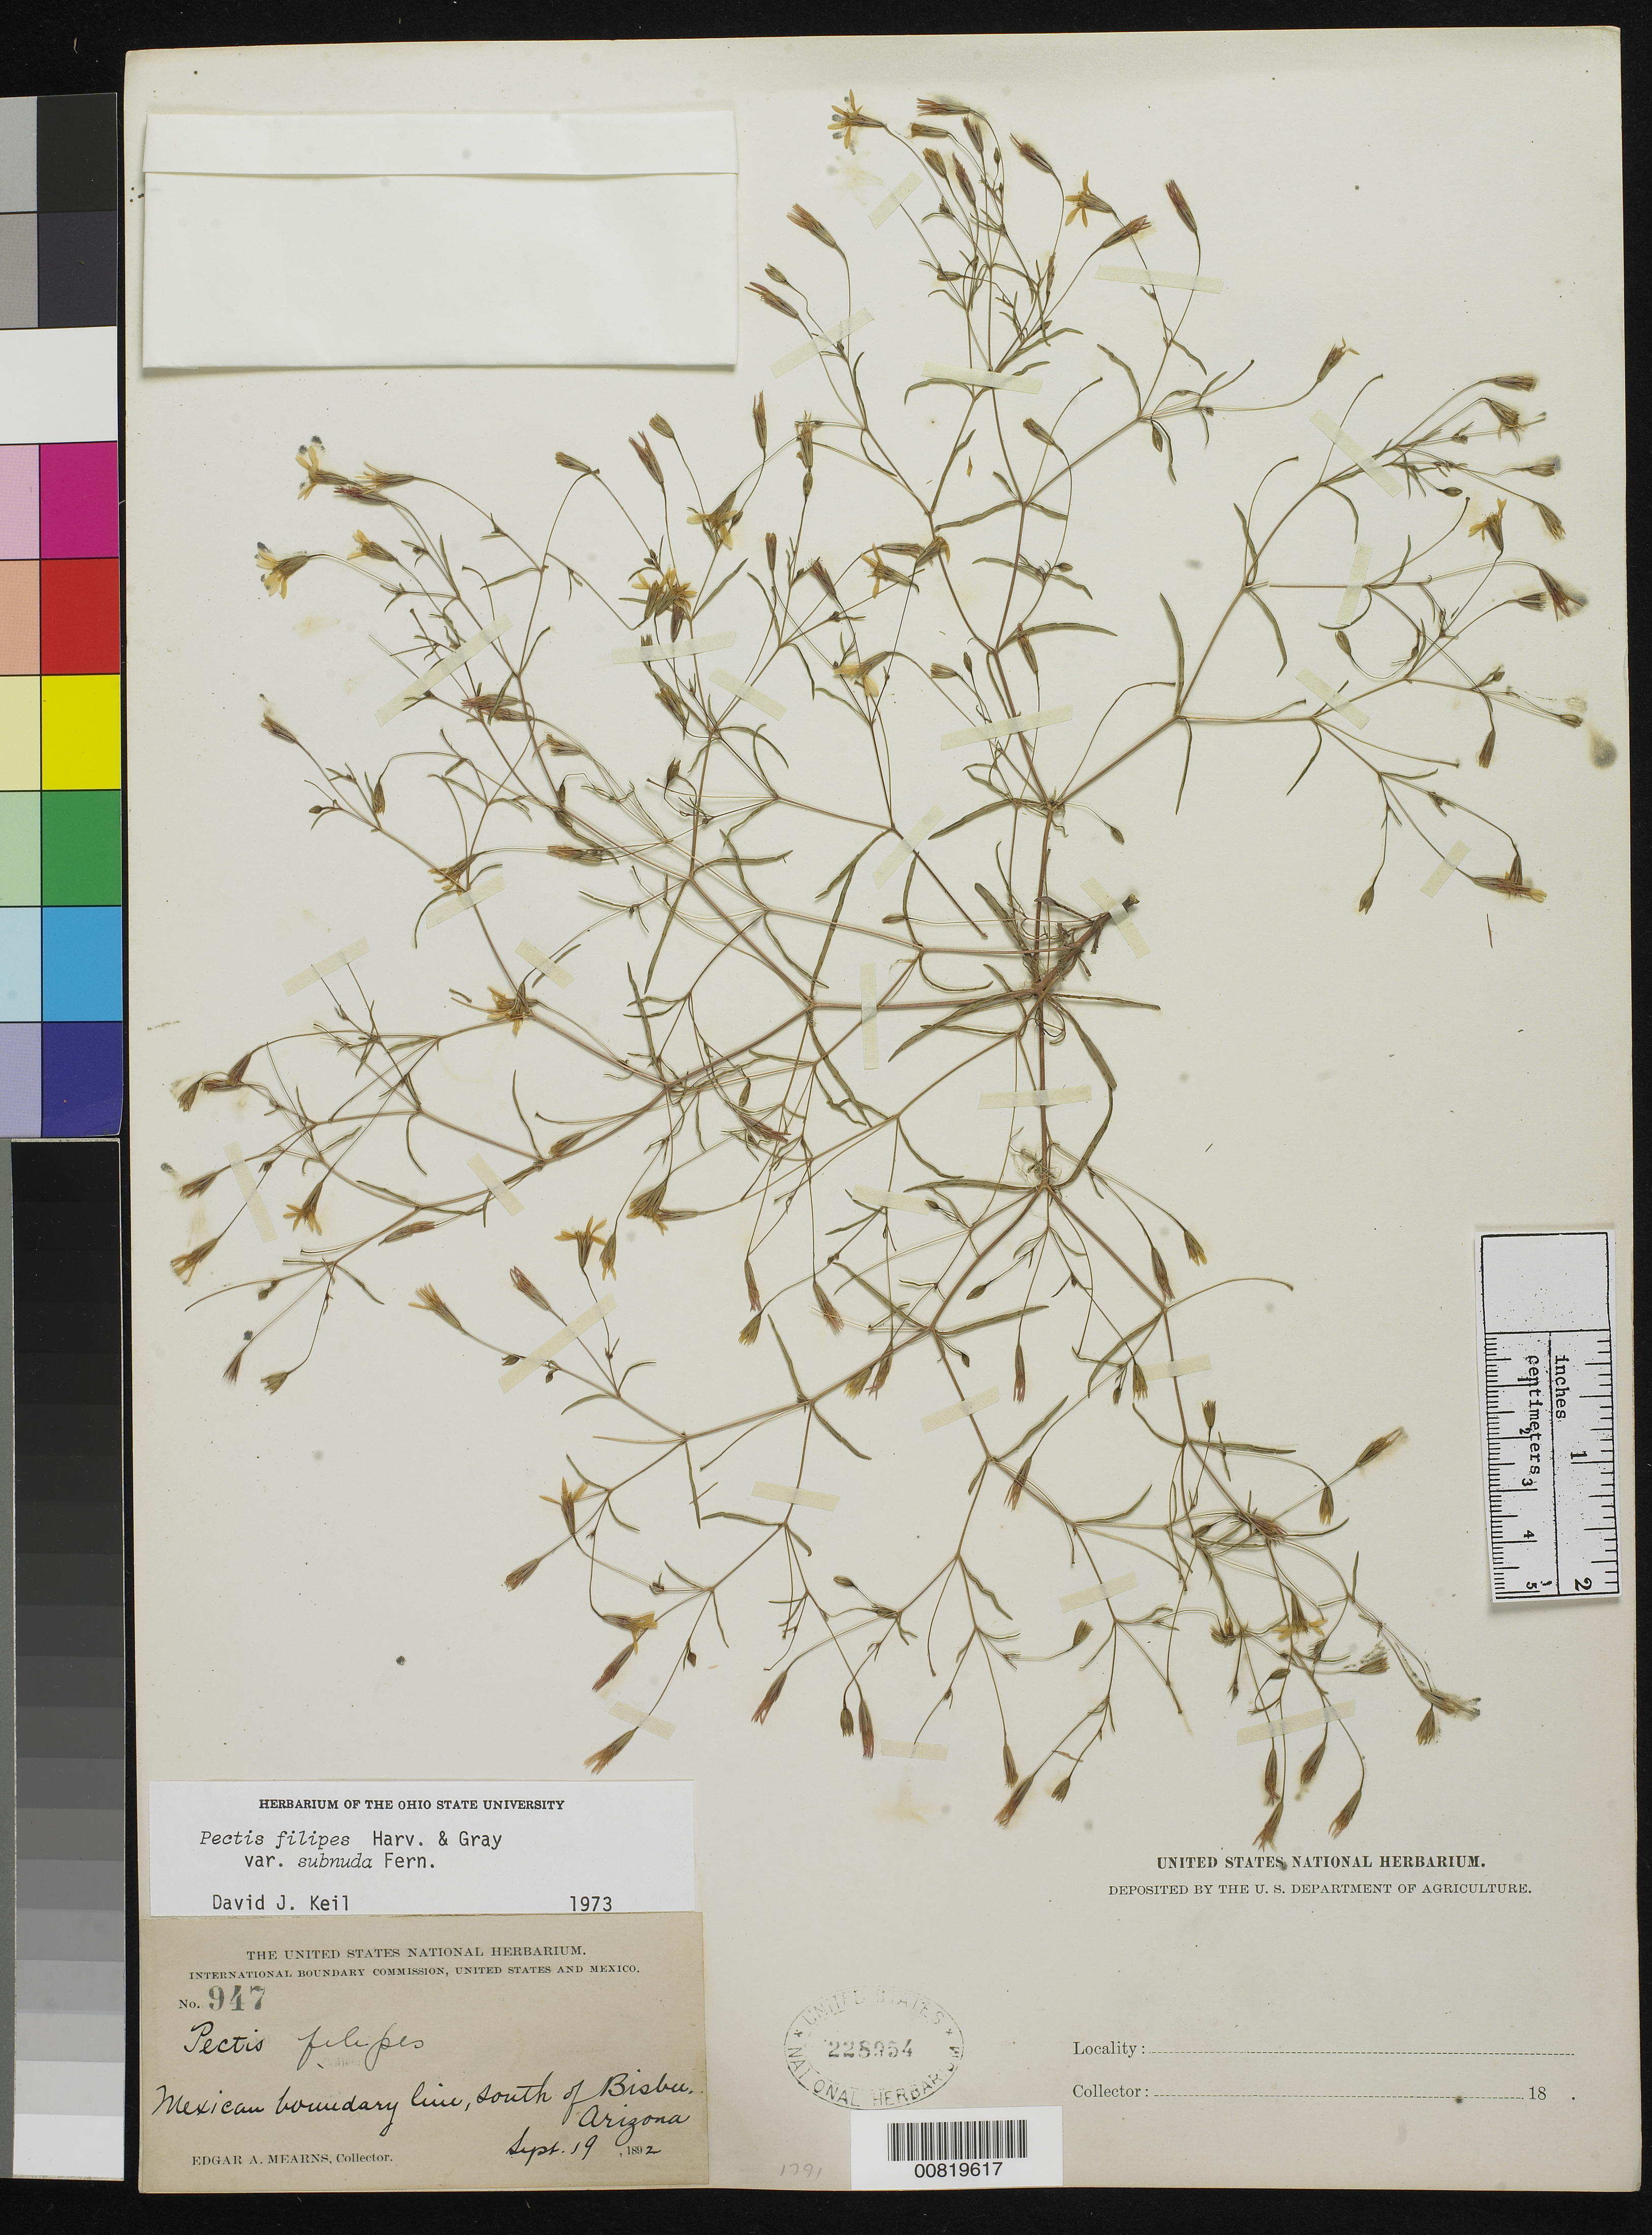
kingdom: Plantae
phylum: Tracheophyta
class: Magnoliopsida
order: Asterales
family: Asteraceae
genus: Pectis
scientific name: Pectis filipes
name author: Harv. & A. Gray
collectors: E. A. Mearns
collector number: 947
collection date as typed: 19 Sep 1892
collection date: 1892-09-19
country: United States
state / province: Arizona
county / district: Cochise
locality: Mexican Boundary Line, S of Bisbee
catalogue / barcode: US 228954